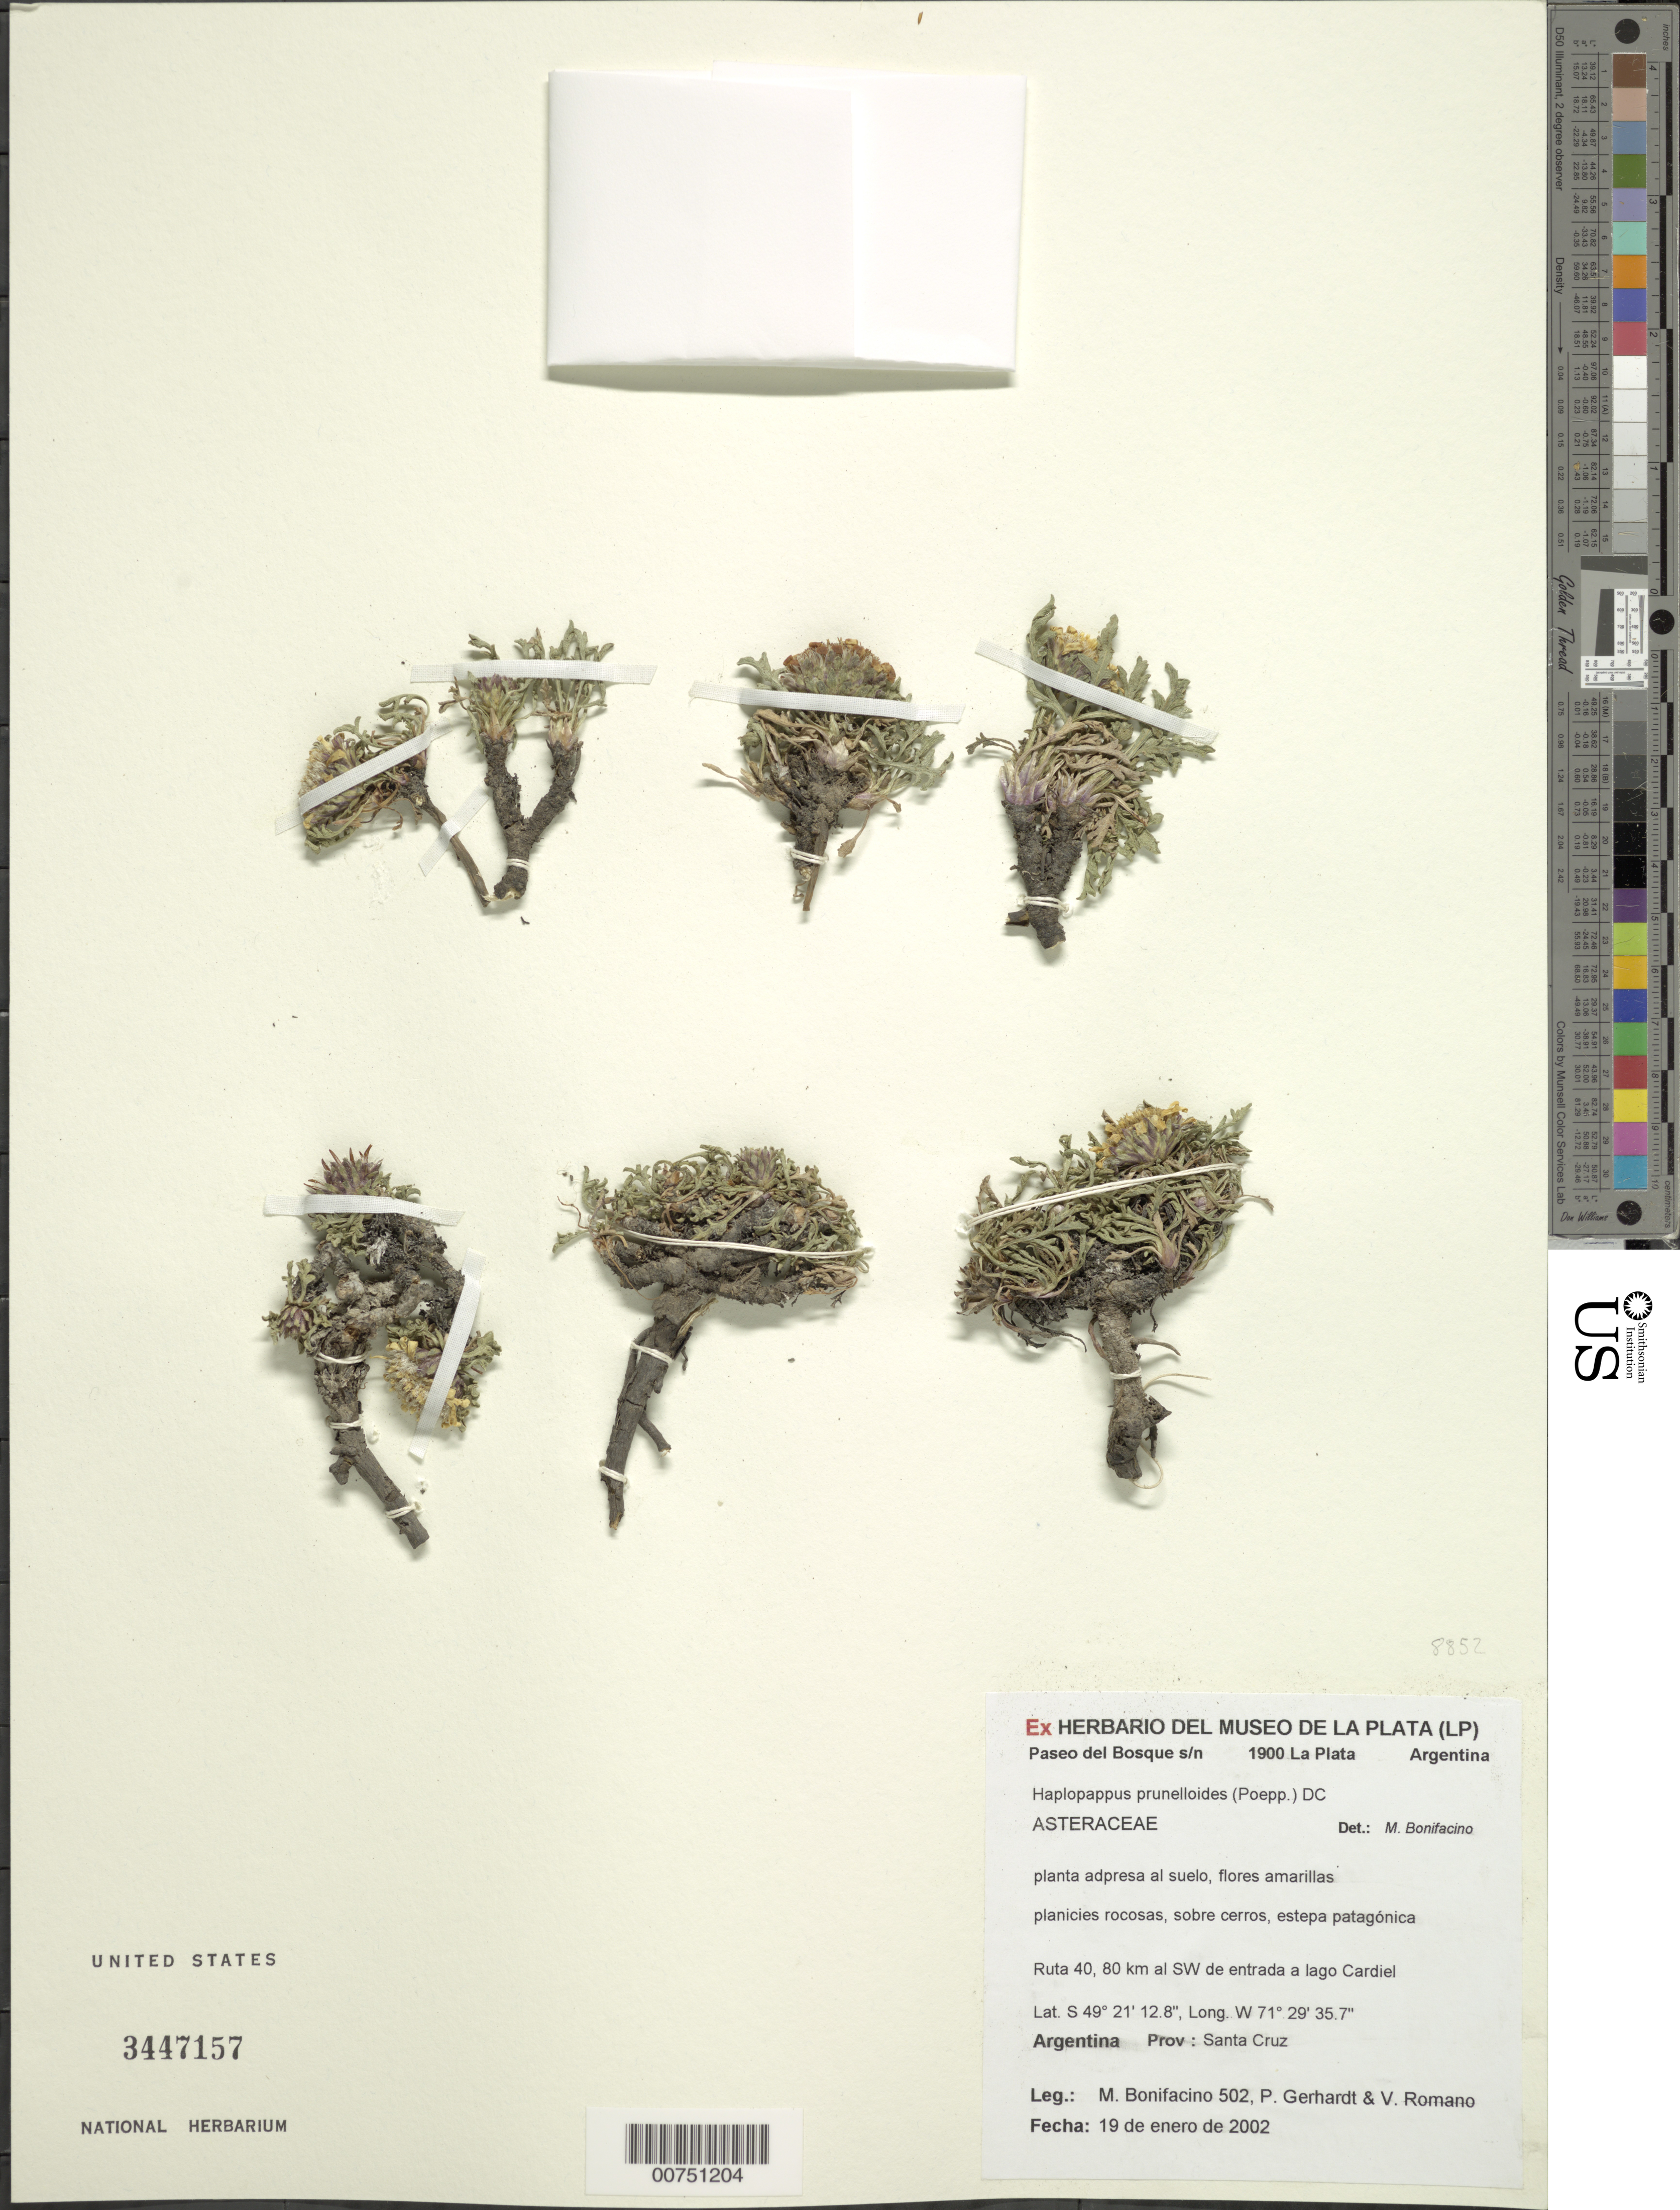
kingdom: Plantae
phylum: Tracheophyta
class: Magnoliopsida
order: Asterales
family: Asteraceae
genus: Notopappus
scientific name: Notopappus prunelloides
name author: (Poepp.) DC.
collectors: M. Bonifacino, P. Gerhardt & V. Romano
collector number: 0502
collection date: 2002-01-19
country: Argentina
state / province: Santa Cruz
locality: Ruta 40, 80 km SW de entrada a lago Cardiel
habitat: Planicies rocosas, sobre cerros, estepa patagonica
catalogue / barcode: US 3447157